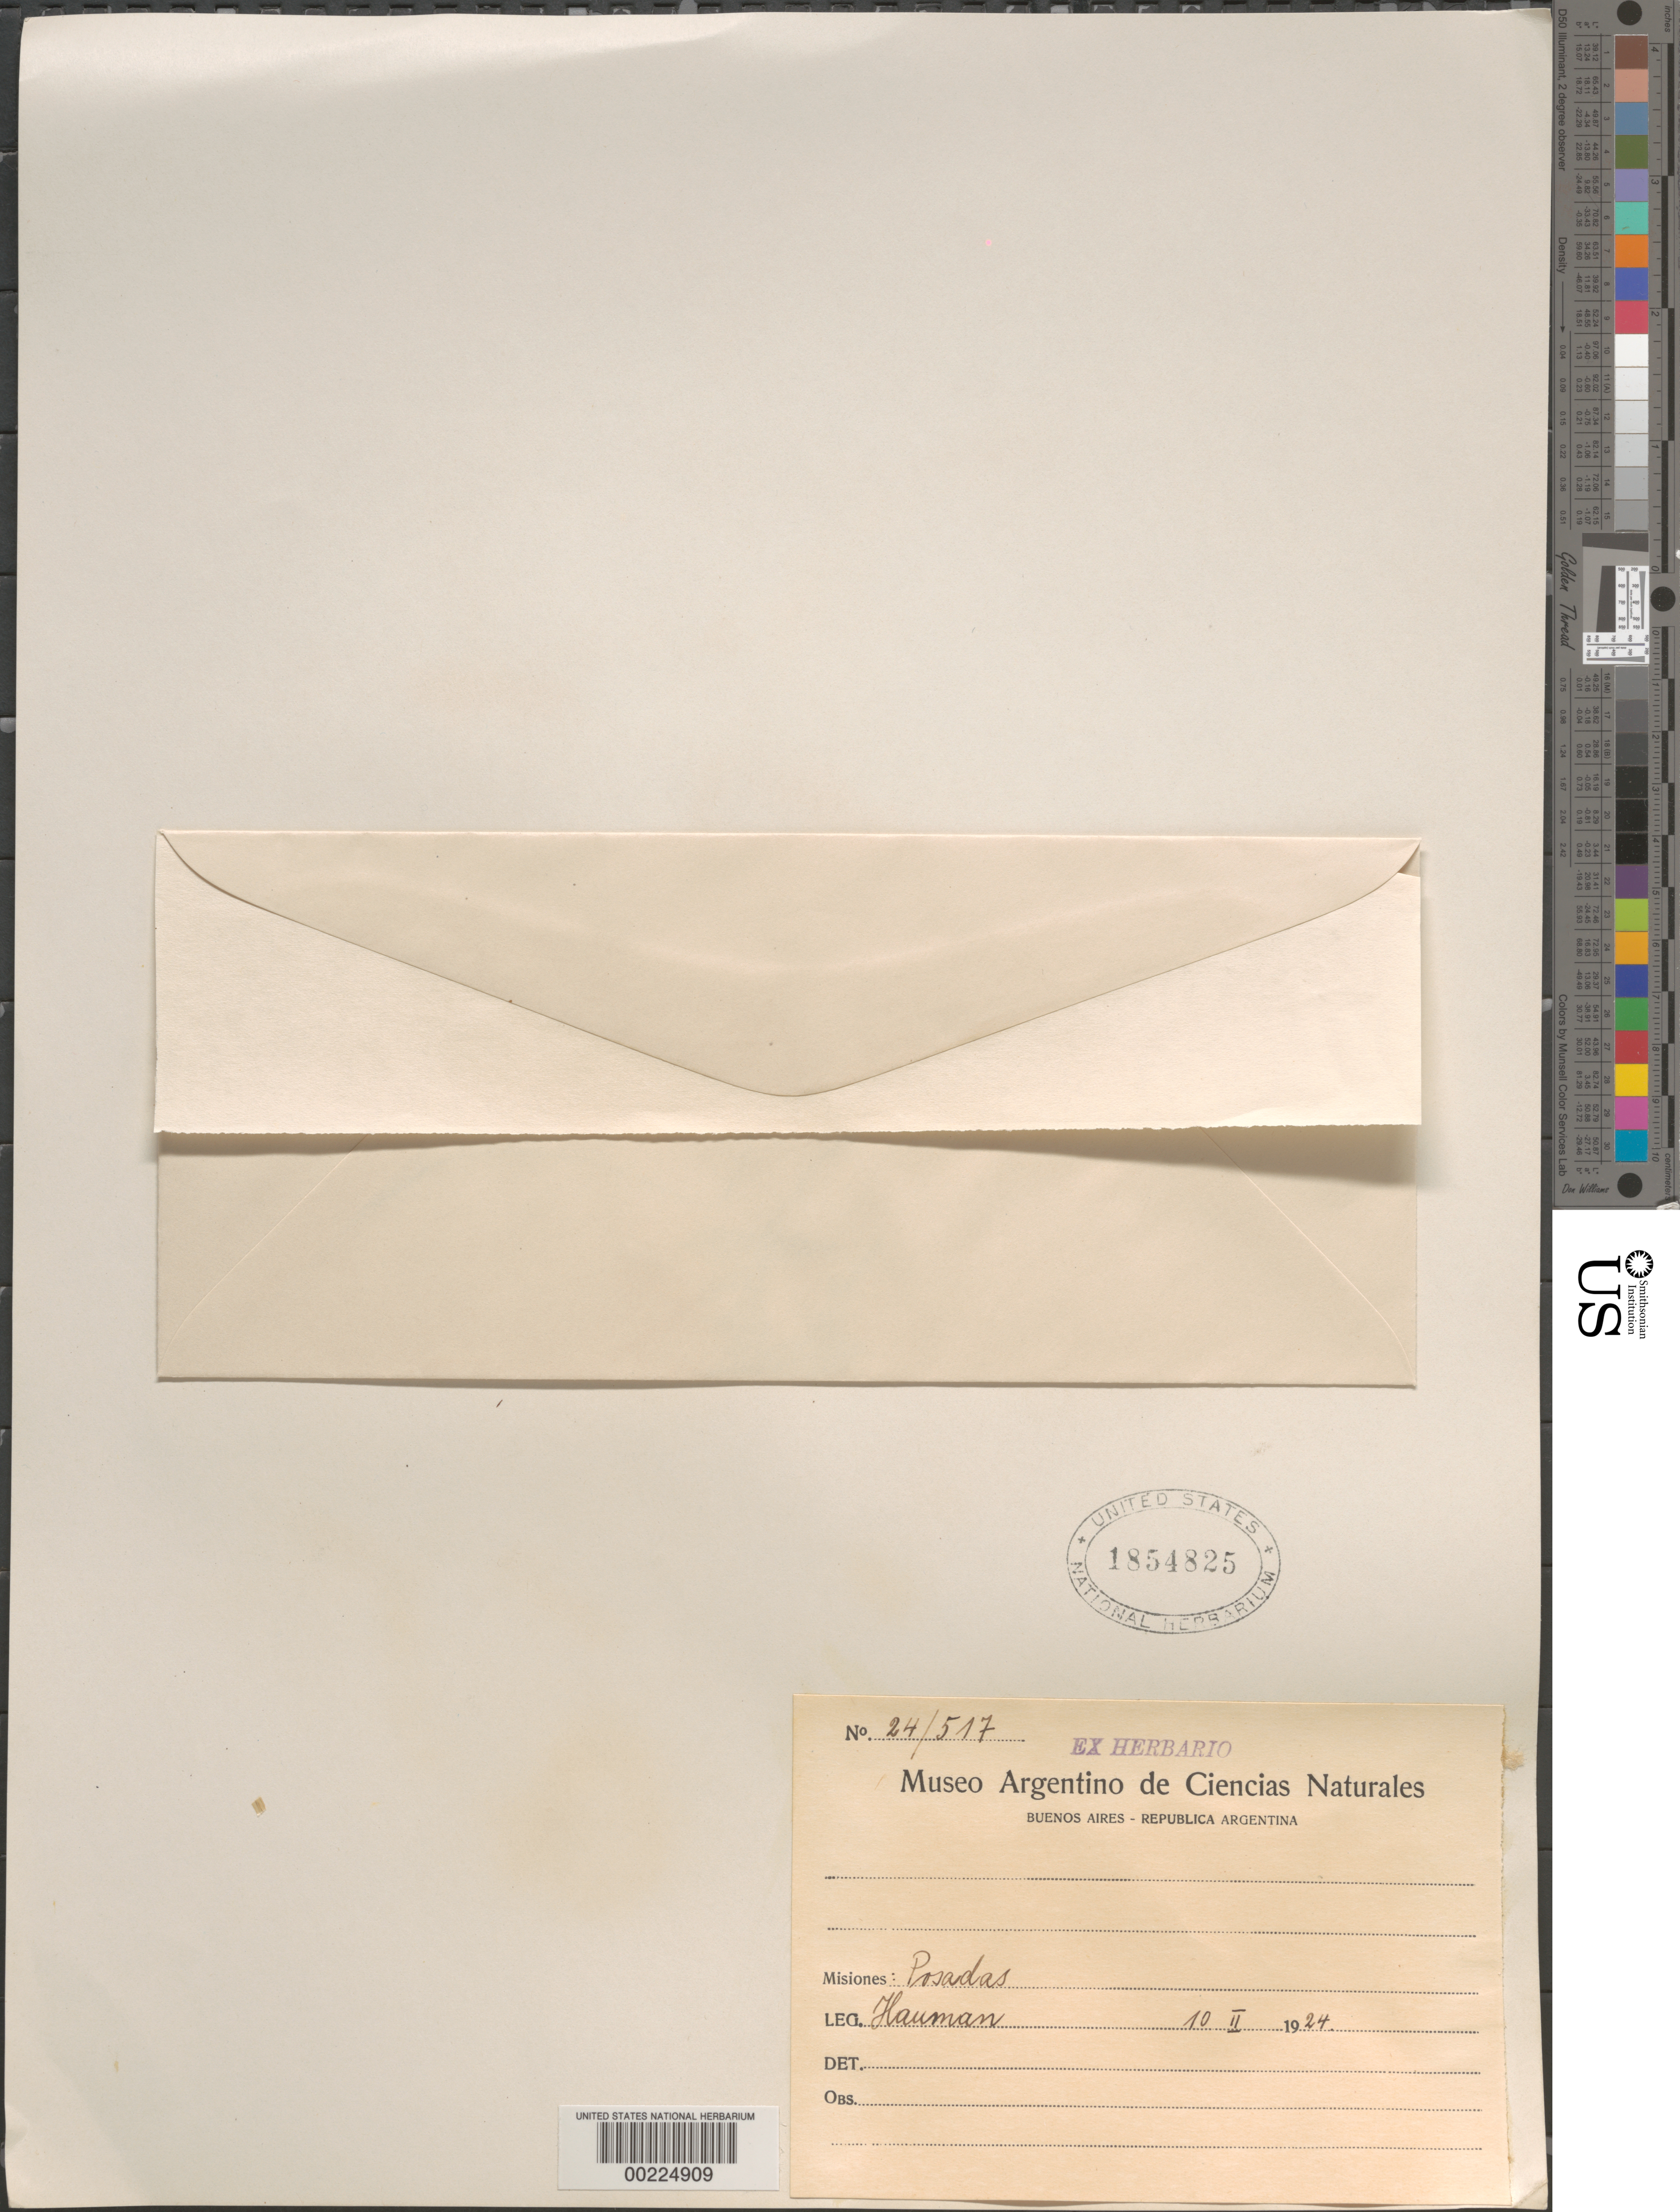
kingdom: Plantae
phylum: Tracheophyta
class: Liliopsida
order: Asparagales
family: Amaryllidaceae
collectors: L. L. Hauman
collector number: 25 / 517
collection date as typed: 10 Feb 1924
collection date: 1924-02-10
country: Argentina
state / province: Misiones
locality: Posadas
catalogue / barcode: US 1854825